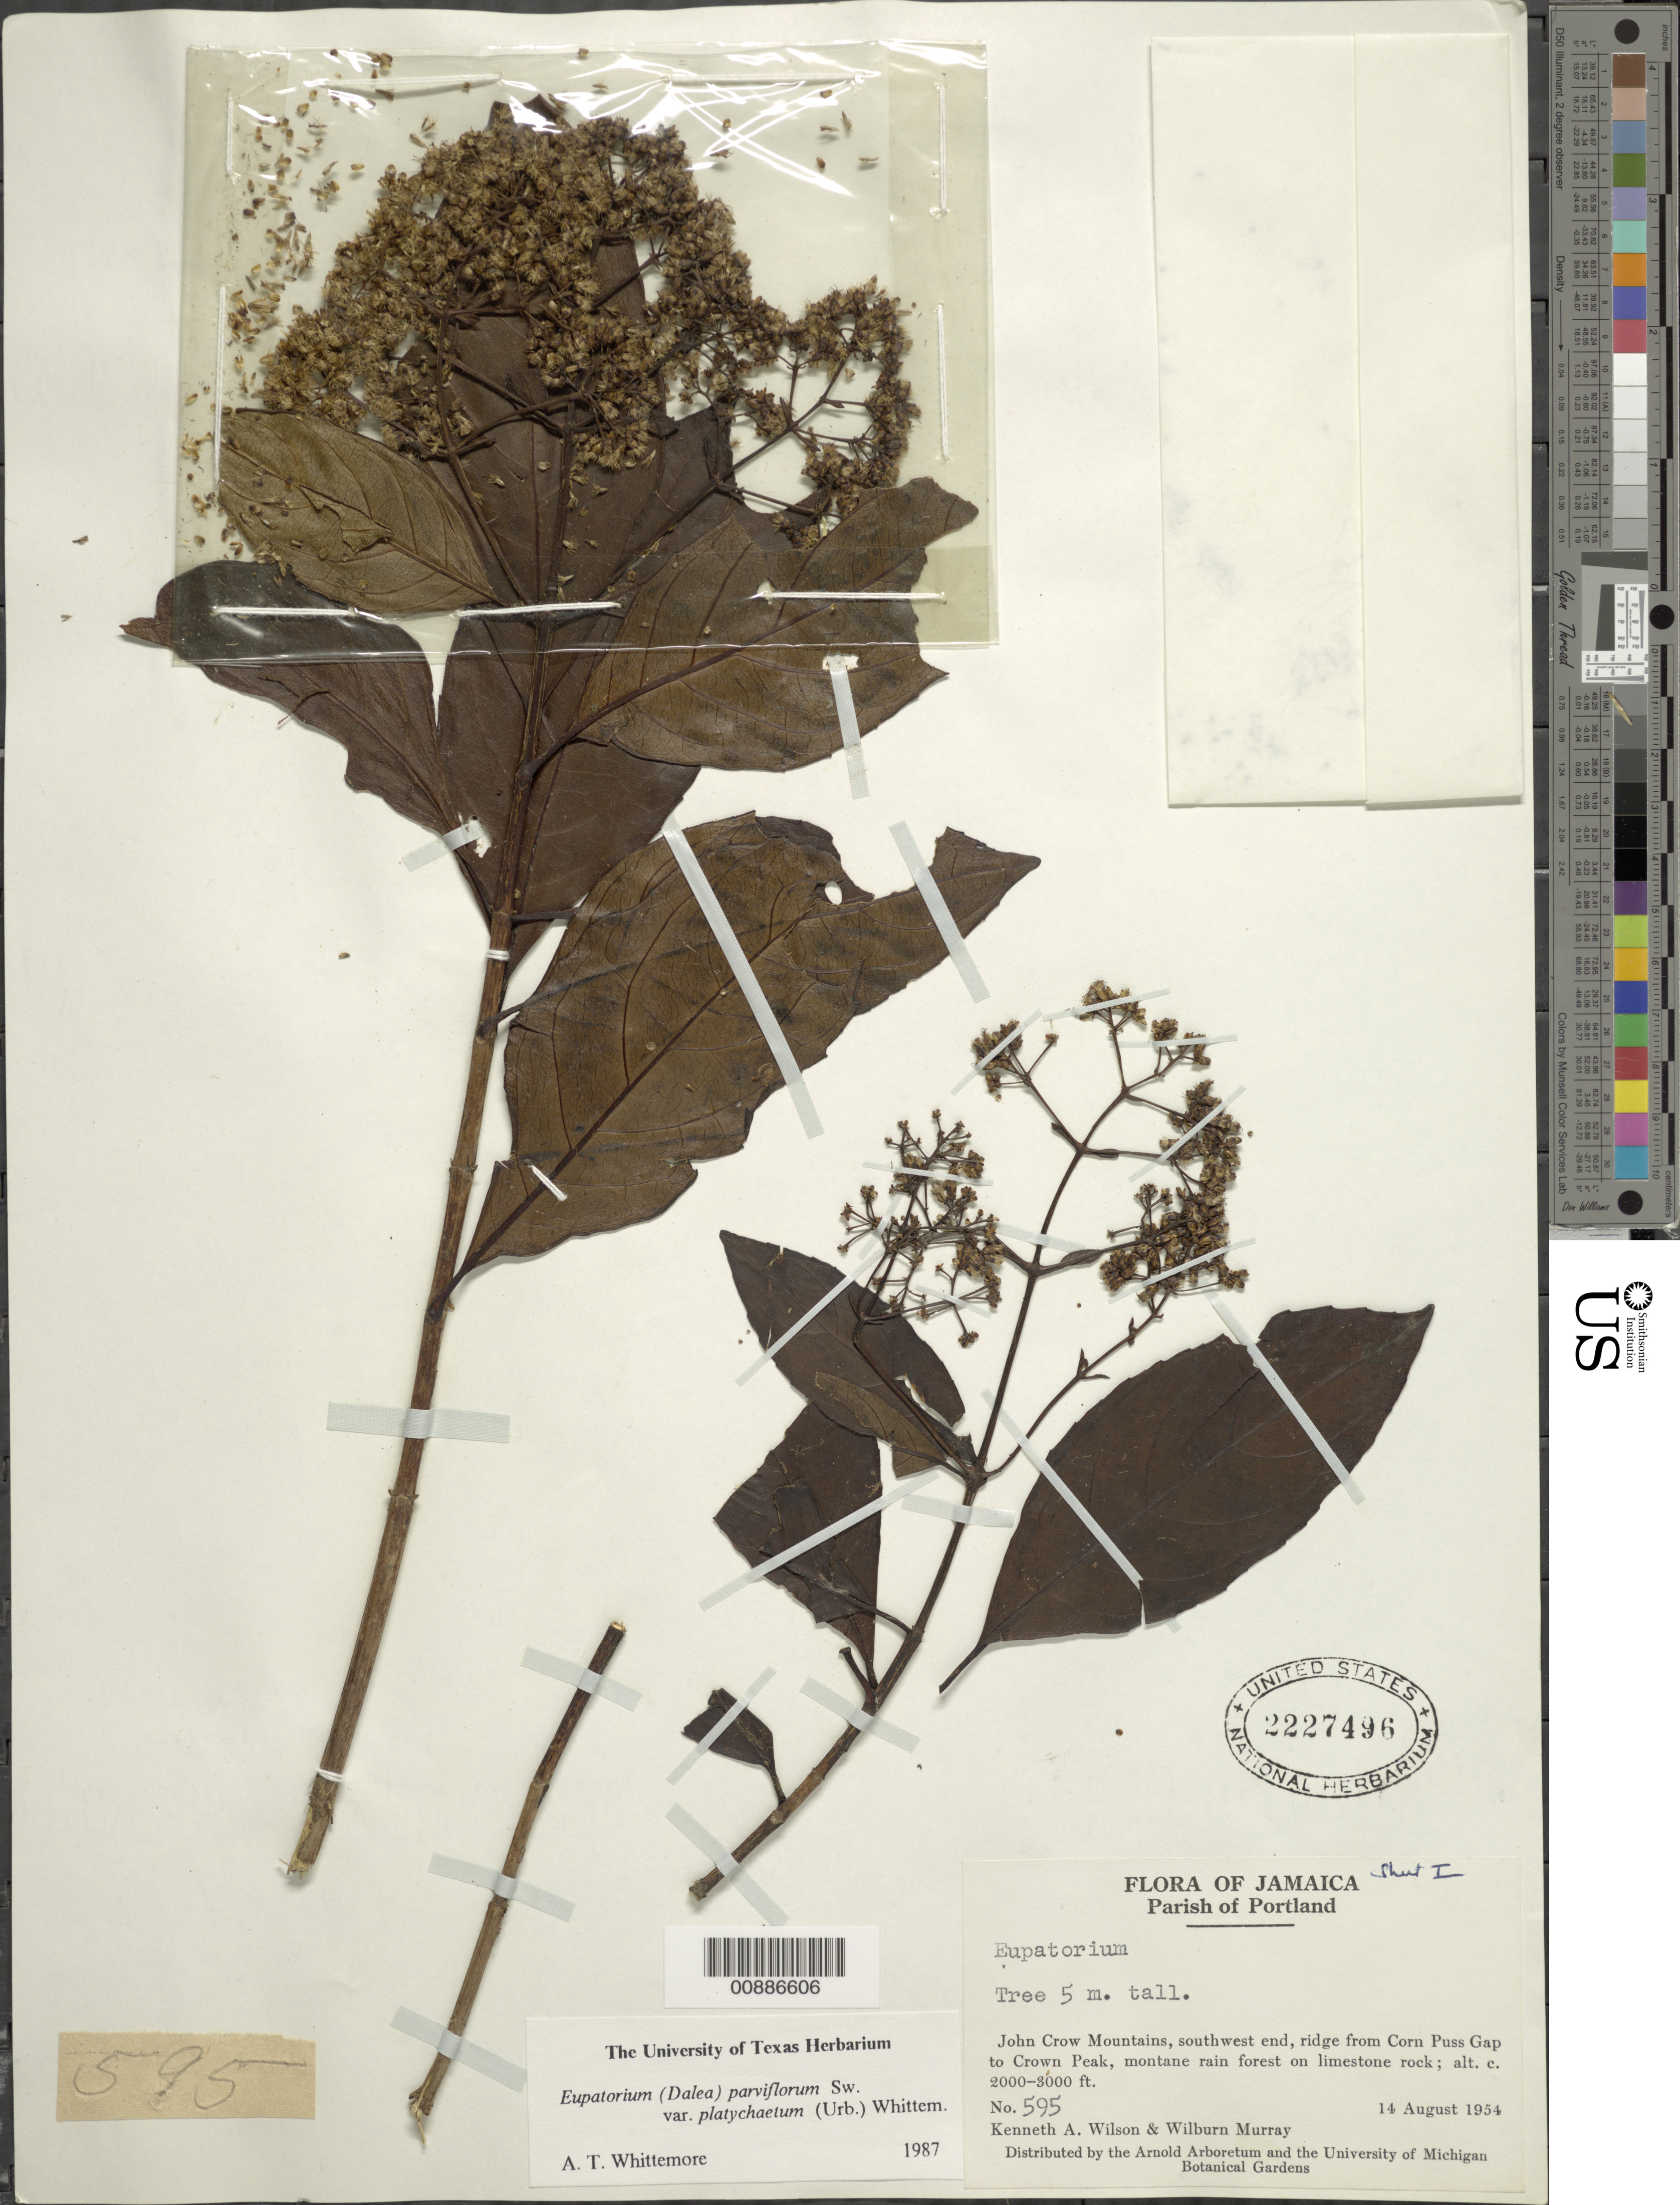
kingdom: Plantae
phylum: Tracheophyta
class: Magnoliopsida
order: Asterales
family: Asteraceae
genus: Critonia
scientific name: Critonia parviflora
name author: (Sw.) DC.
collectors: K. A. Wilson & W. Murray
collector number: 595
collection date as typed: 14 Aug 1954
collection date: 1954-08-14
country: Jamaica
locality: John Crow Mountains, SW end, ridge from Corn Puss Gap to Crow Peak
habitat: Montane rainforest on limestone rock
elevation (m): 610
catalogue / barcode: US 2227496